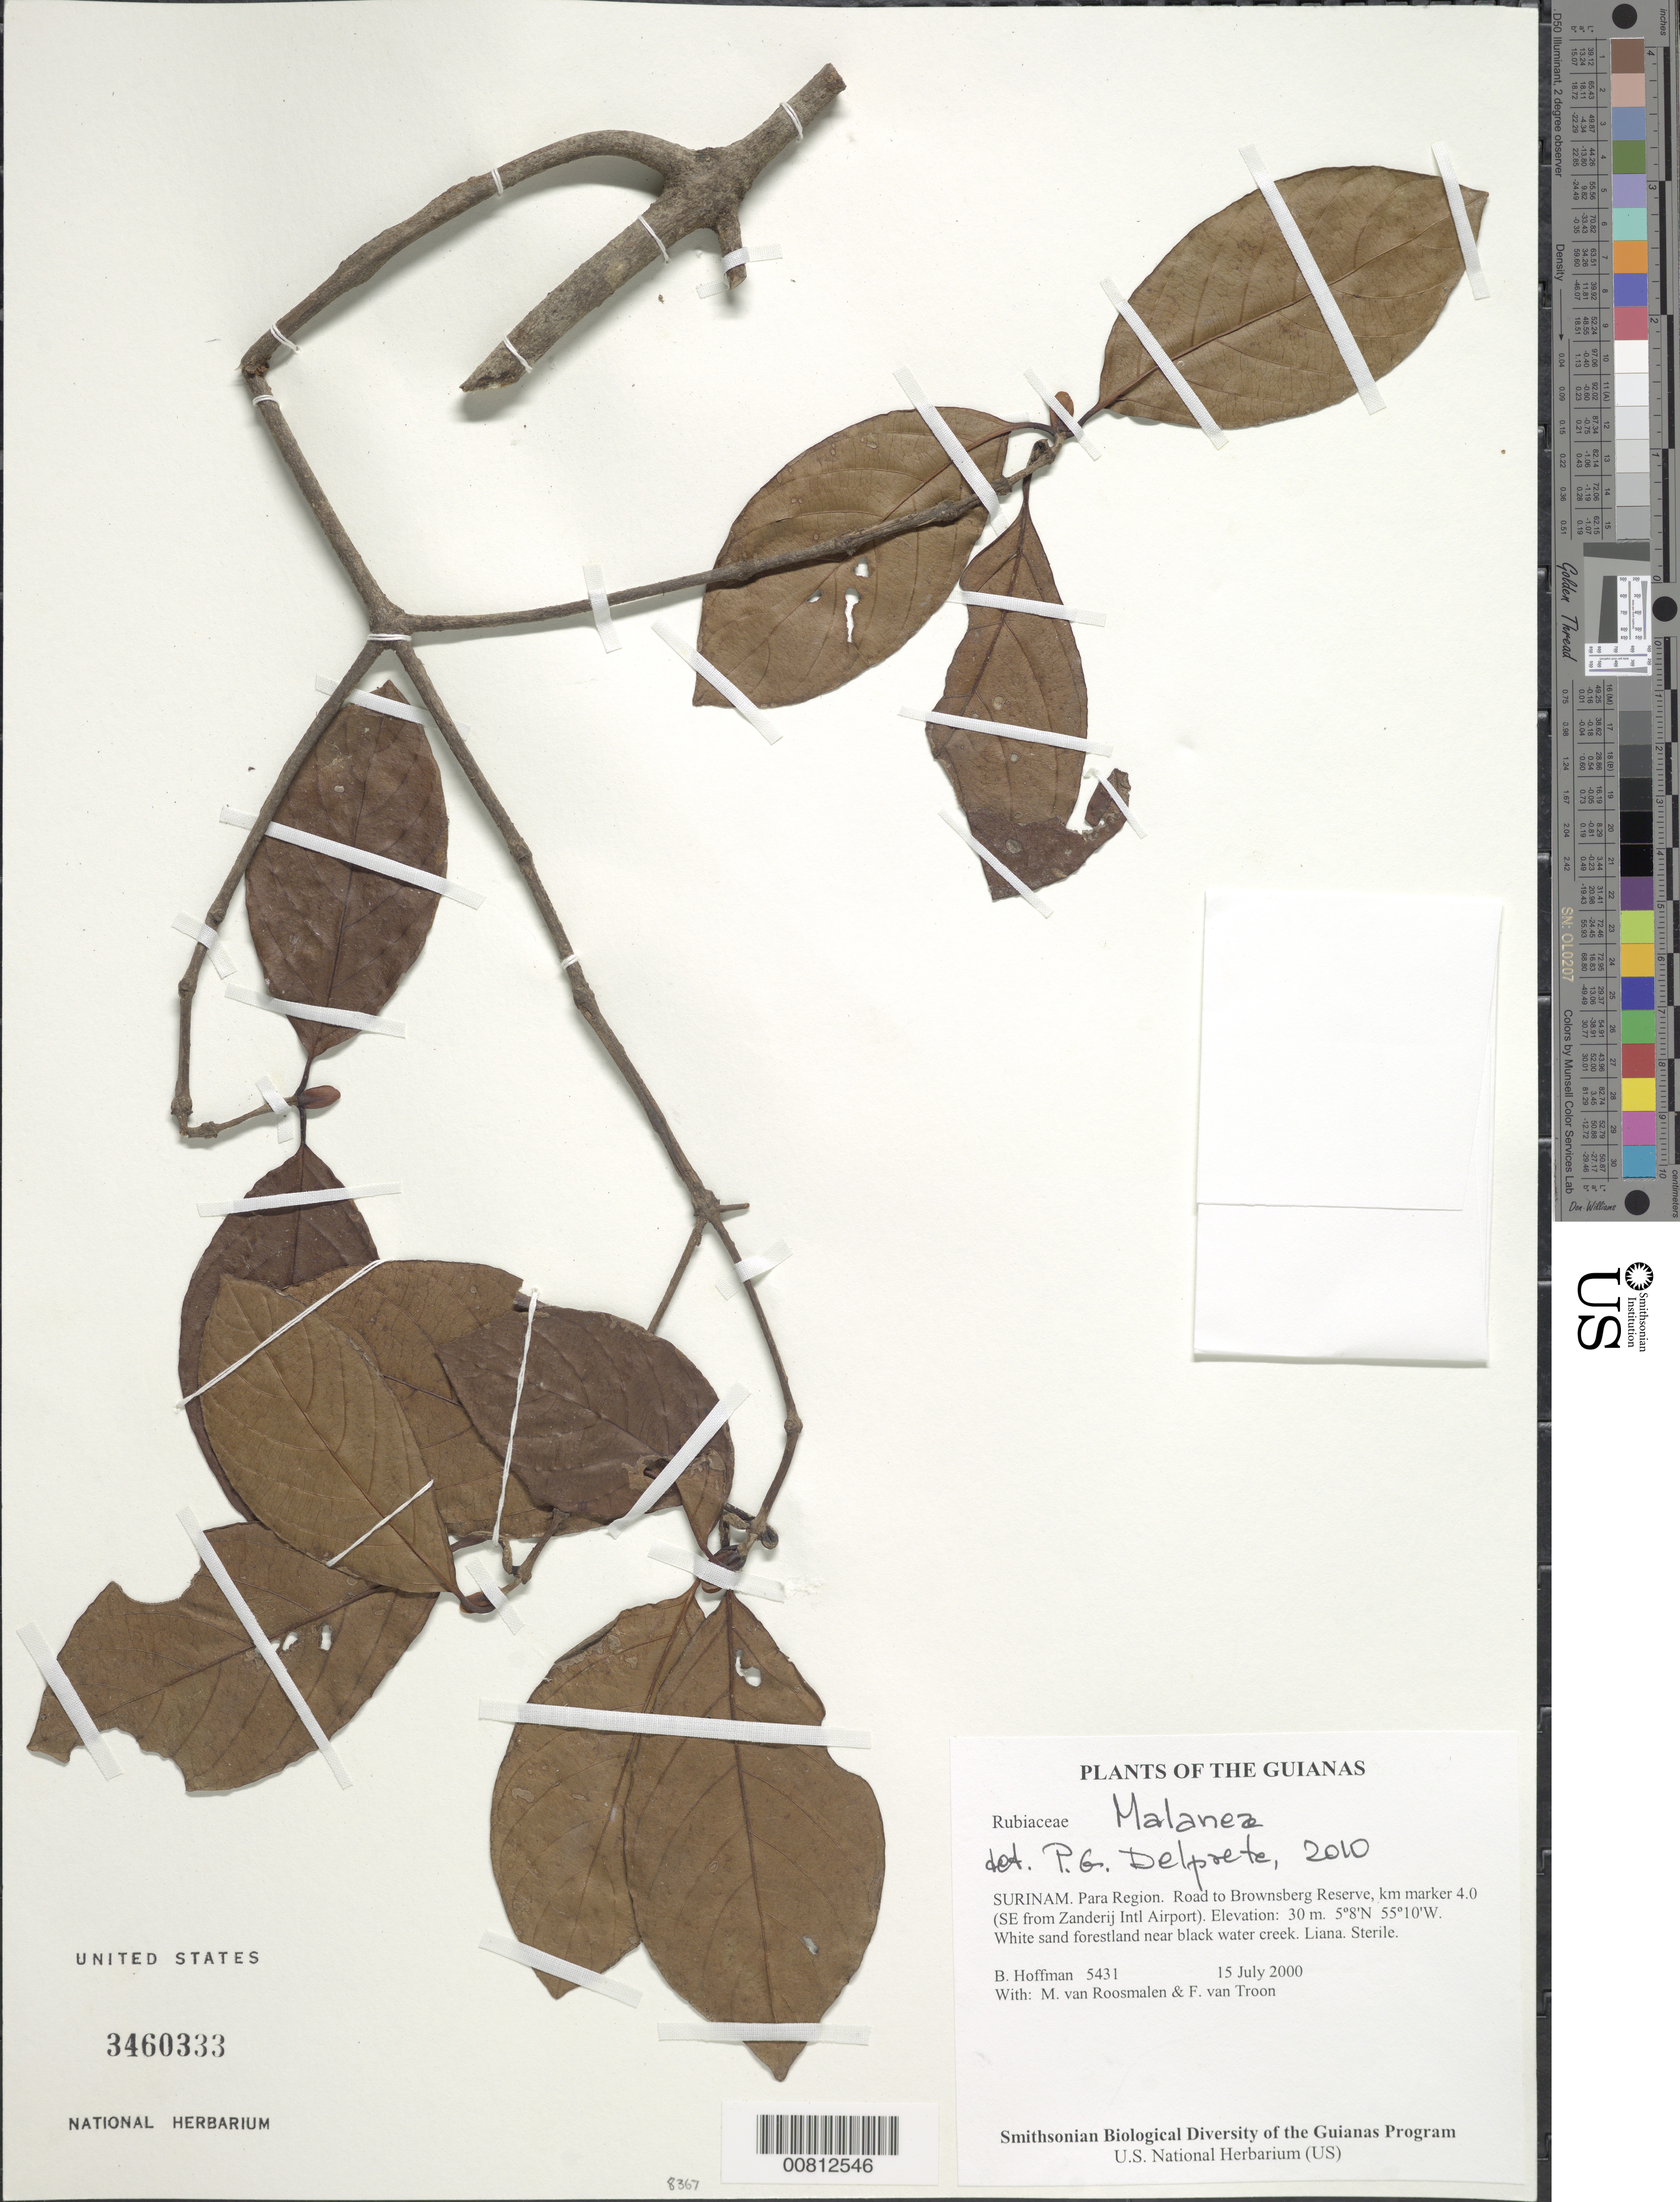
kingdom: Plantae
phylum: Tracheophyta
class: Magnoliopsida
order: Gentianales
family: Rubiaceae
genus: Malanea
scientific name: Malanea sp.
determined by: Delprete, P. G., Herb. de Guyane Cay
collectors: B. Hoffman, M. Roosmalen & F. Van Troon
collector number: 5431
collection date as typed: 15 July 2000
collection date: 2000-07-15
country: Suriname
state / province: Para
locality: Road to Brownsberg Reserve, km marker 4.0 (SE from Zanderij Intl Airport)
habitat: White sand forestland near black water creek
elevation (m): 30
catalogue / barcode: US 3460333